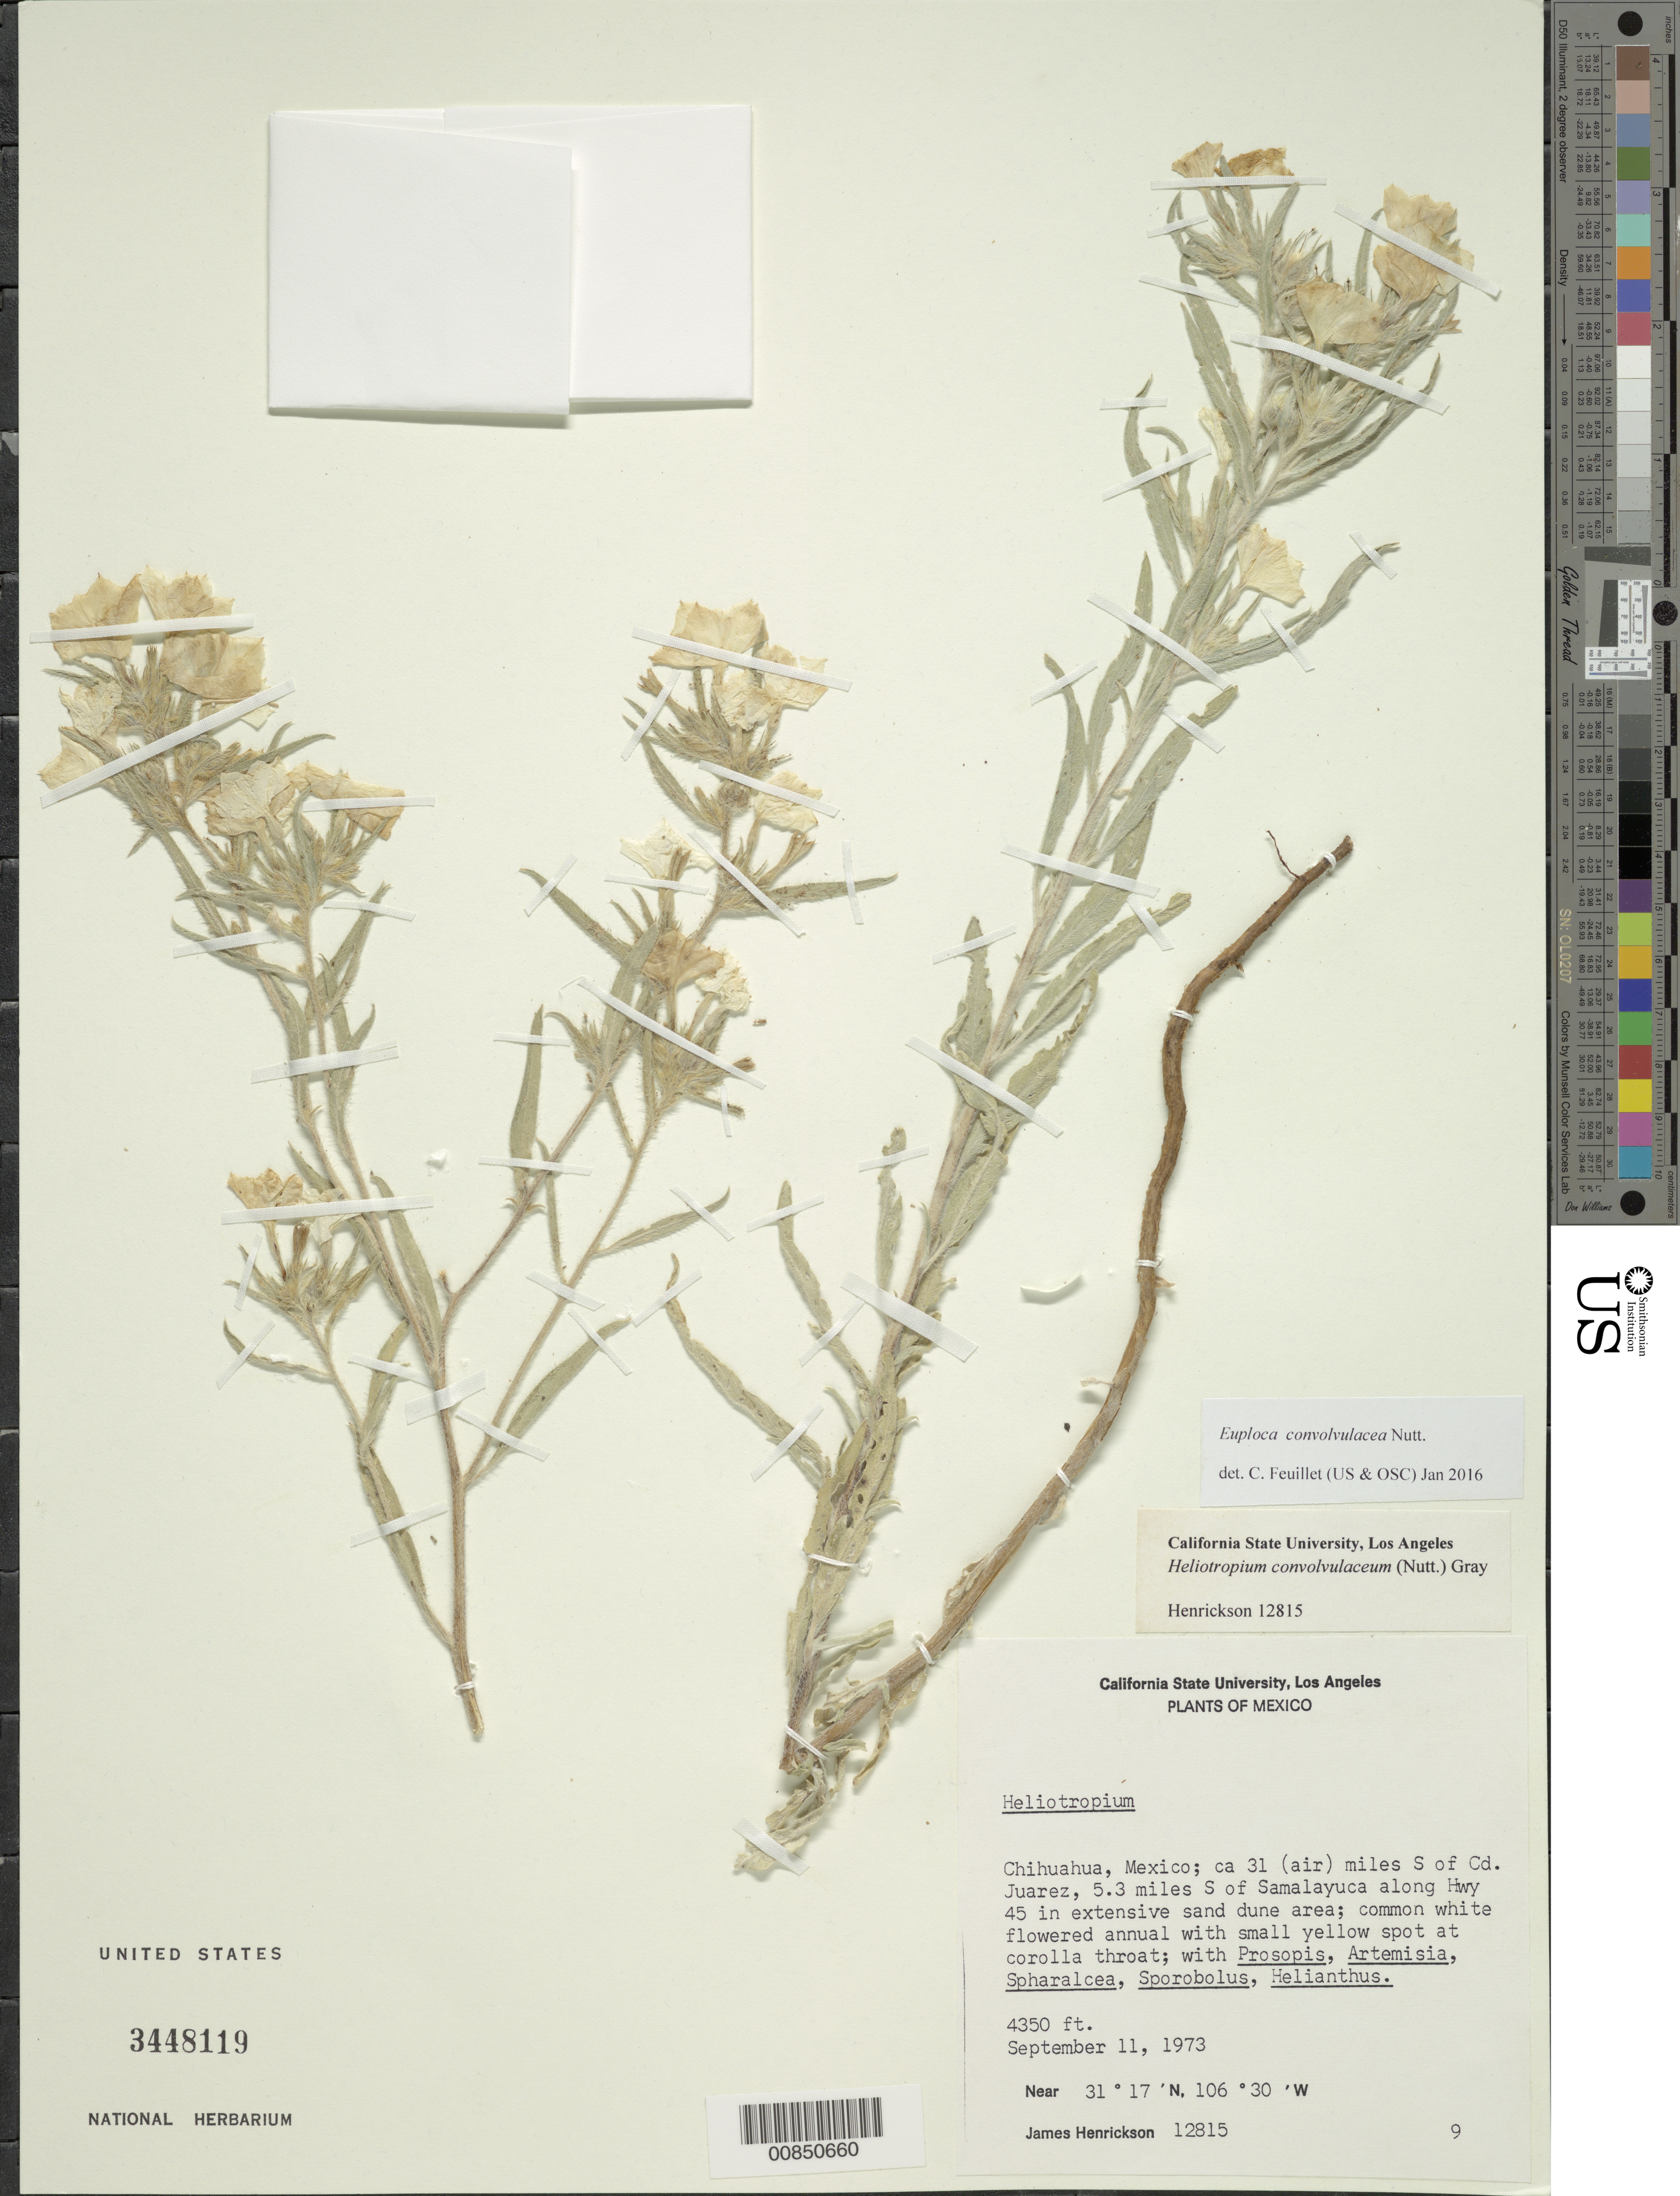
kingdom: Plantae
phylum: Tracheophyta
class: Magnoliopsida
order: Boraginales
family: Heliotropiaceae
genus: Euploca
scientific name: Euploca convolvulacea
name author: Nutt.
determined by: Feuillet, C.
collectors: J. Henrickson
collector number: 12815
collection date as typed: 11 Sep 1973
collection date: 1973-09-11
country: Mexico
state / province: Chihuahua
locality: Ca. 31 (air) miles S of Cd. Juárez, 5.3 miles S of Samalayuca along Hwy 45.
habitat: In extensive sand dune area; with Prosopis, Artemisia, Spharalcea, Sporobolus, Helianthus.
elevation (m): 1326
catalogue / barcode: US 3448119